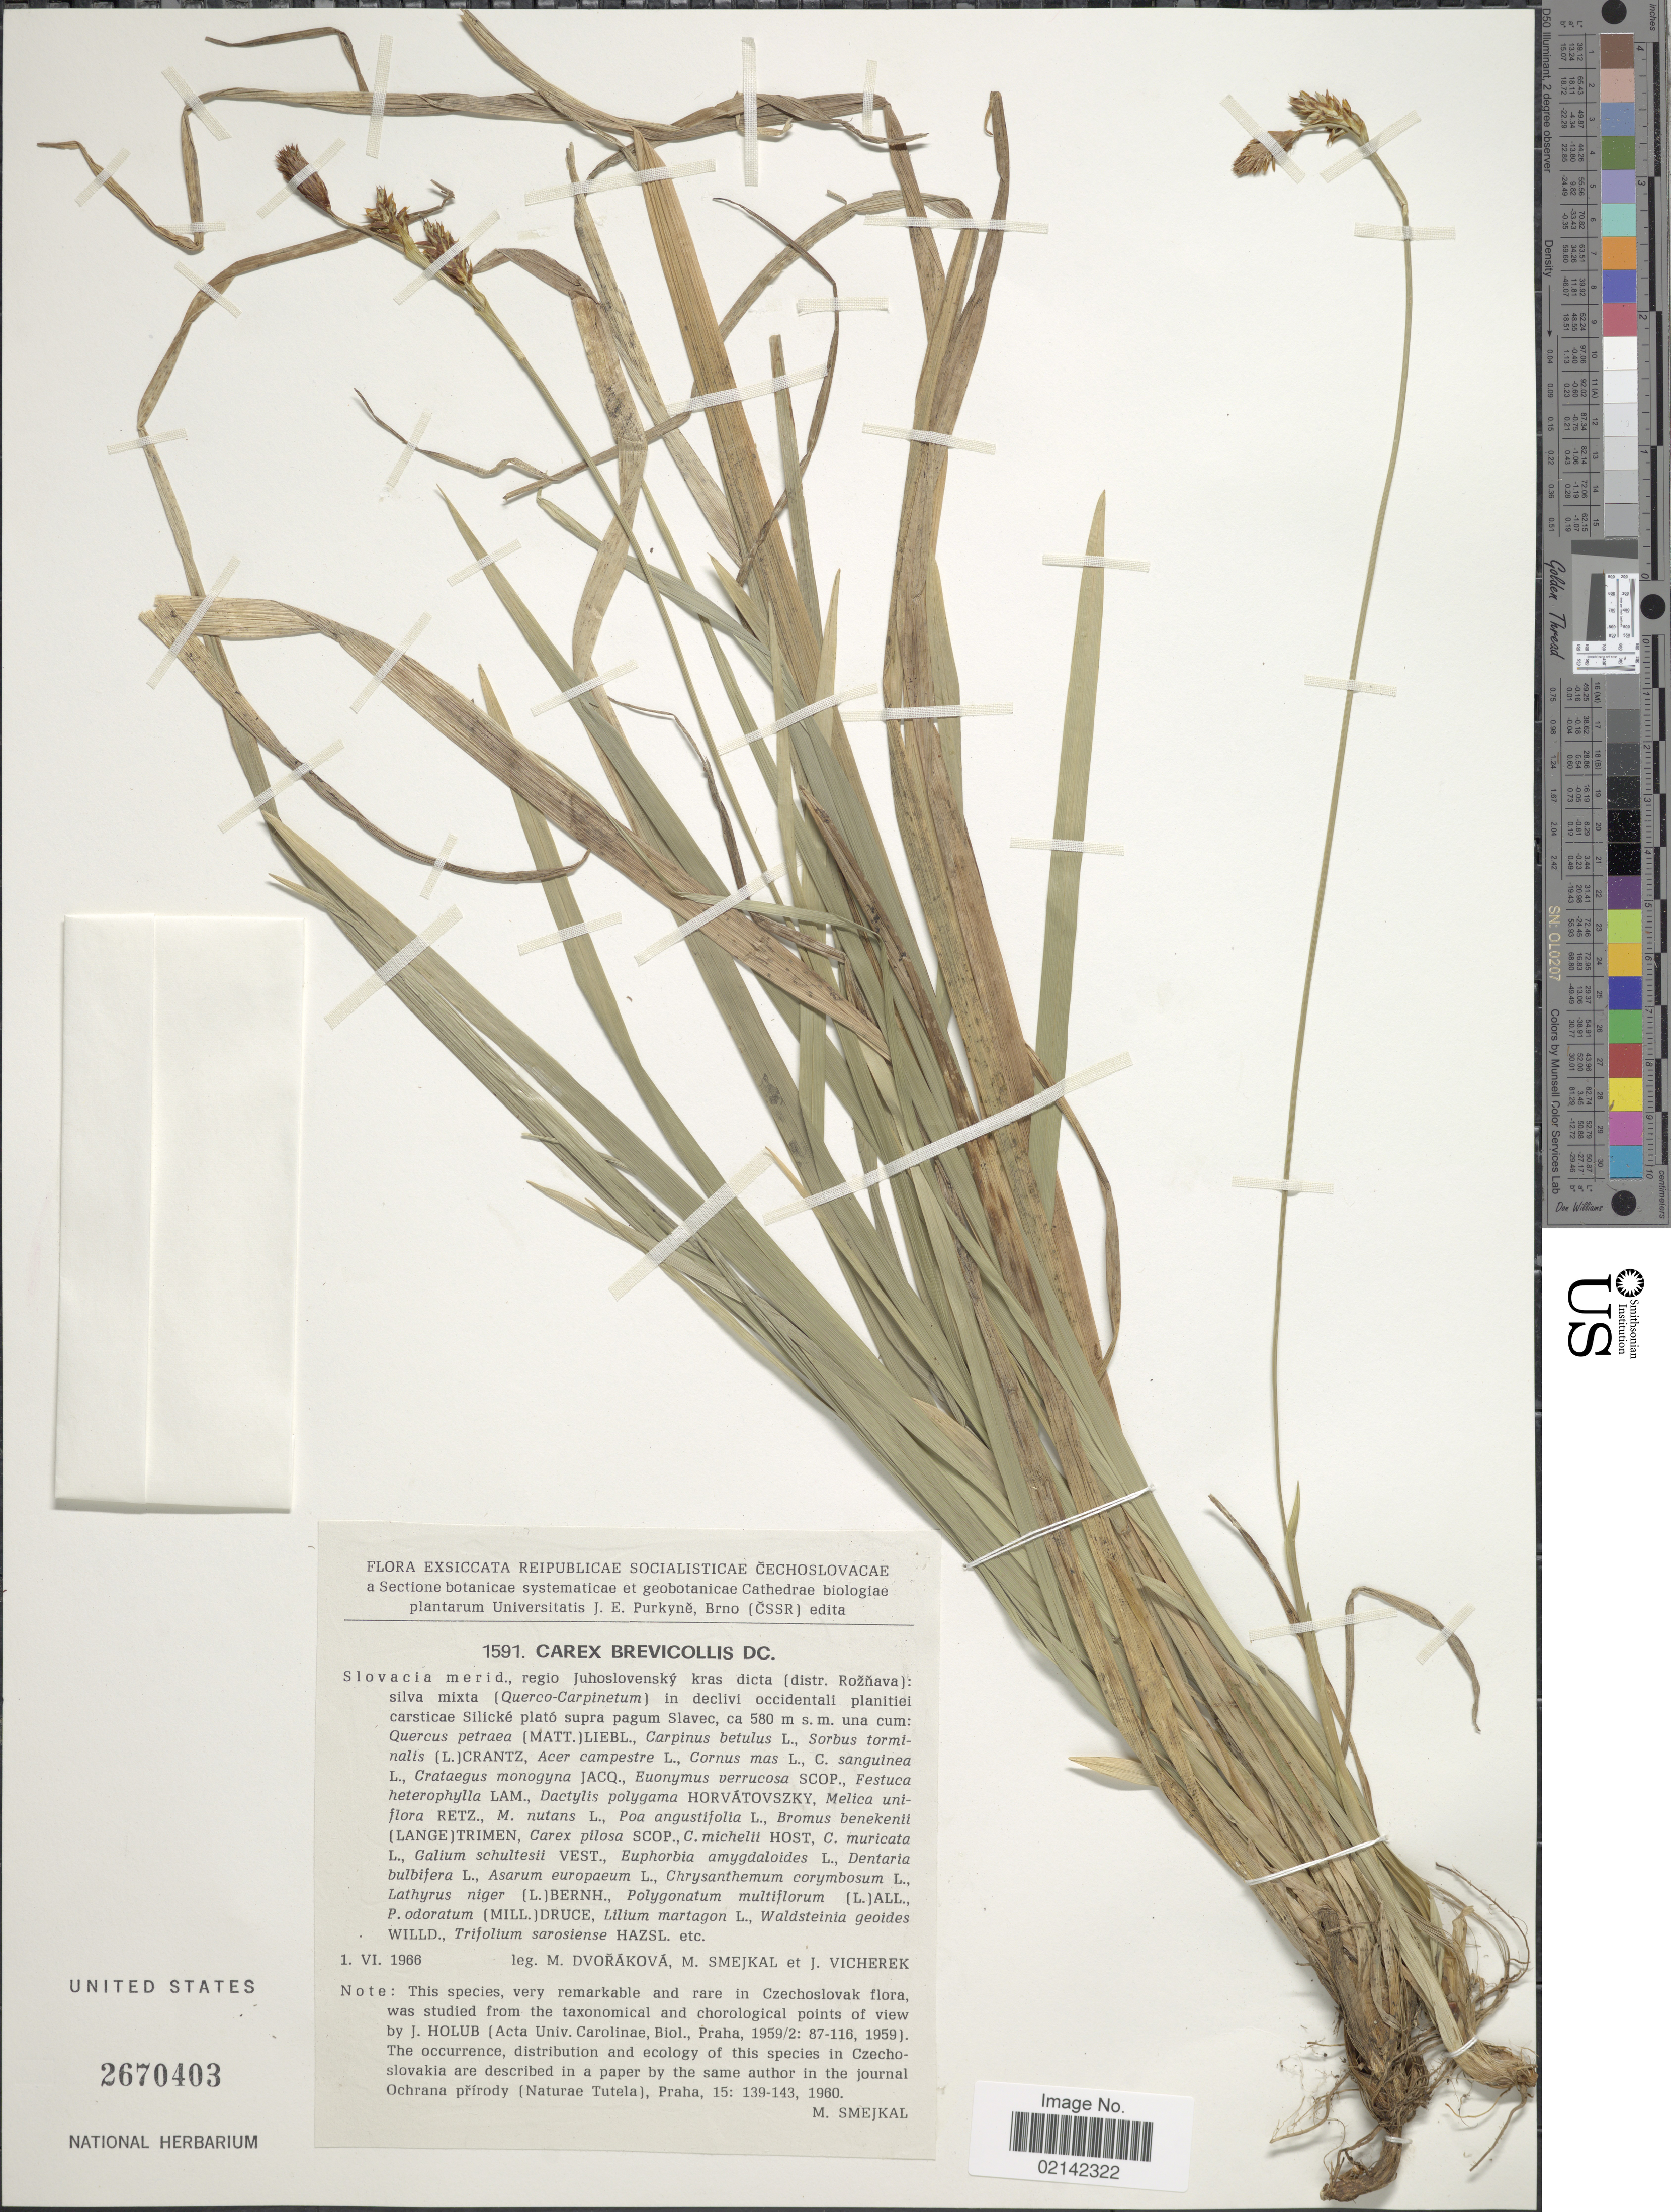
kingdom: Plantae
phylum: Tracheophyta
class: Liliopsida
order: Poales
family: Cyperaceae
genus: Carex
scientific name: Carex brevicollis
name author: DC.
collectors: M. Dvorakova, Smejkal, M. & Vicherek, J.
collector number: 1591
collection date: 1966-06-01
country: Slovakia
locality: Reipubulicae Socialisticae Cechoslovacae. Slovacia merid., regio Juhoslovenský kras dicta [distr. Roznava]: in declivi occidentali planitiei carsticae Silické plató supra pagum Slavec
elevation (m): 580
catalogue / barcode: US 2670403